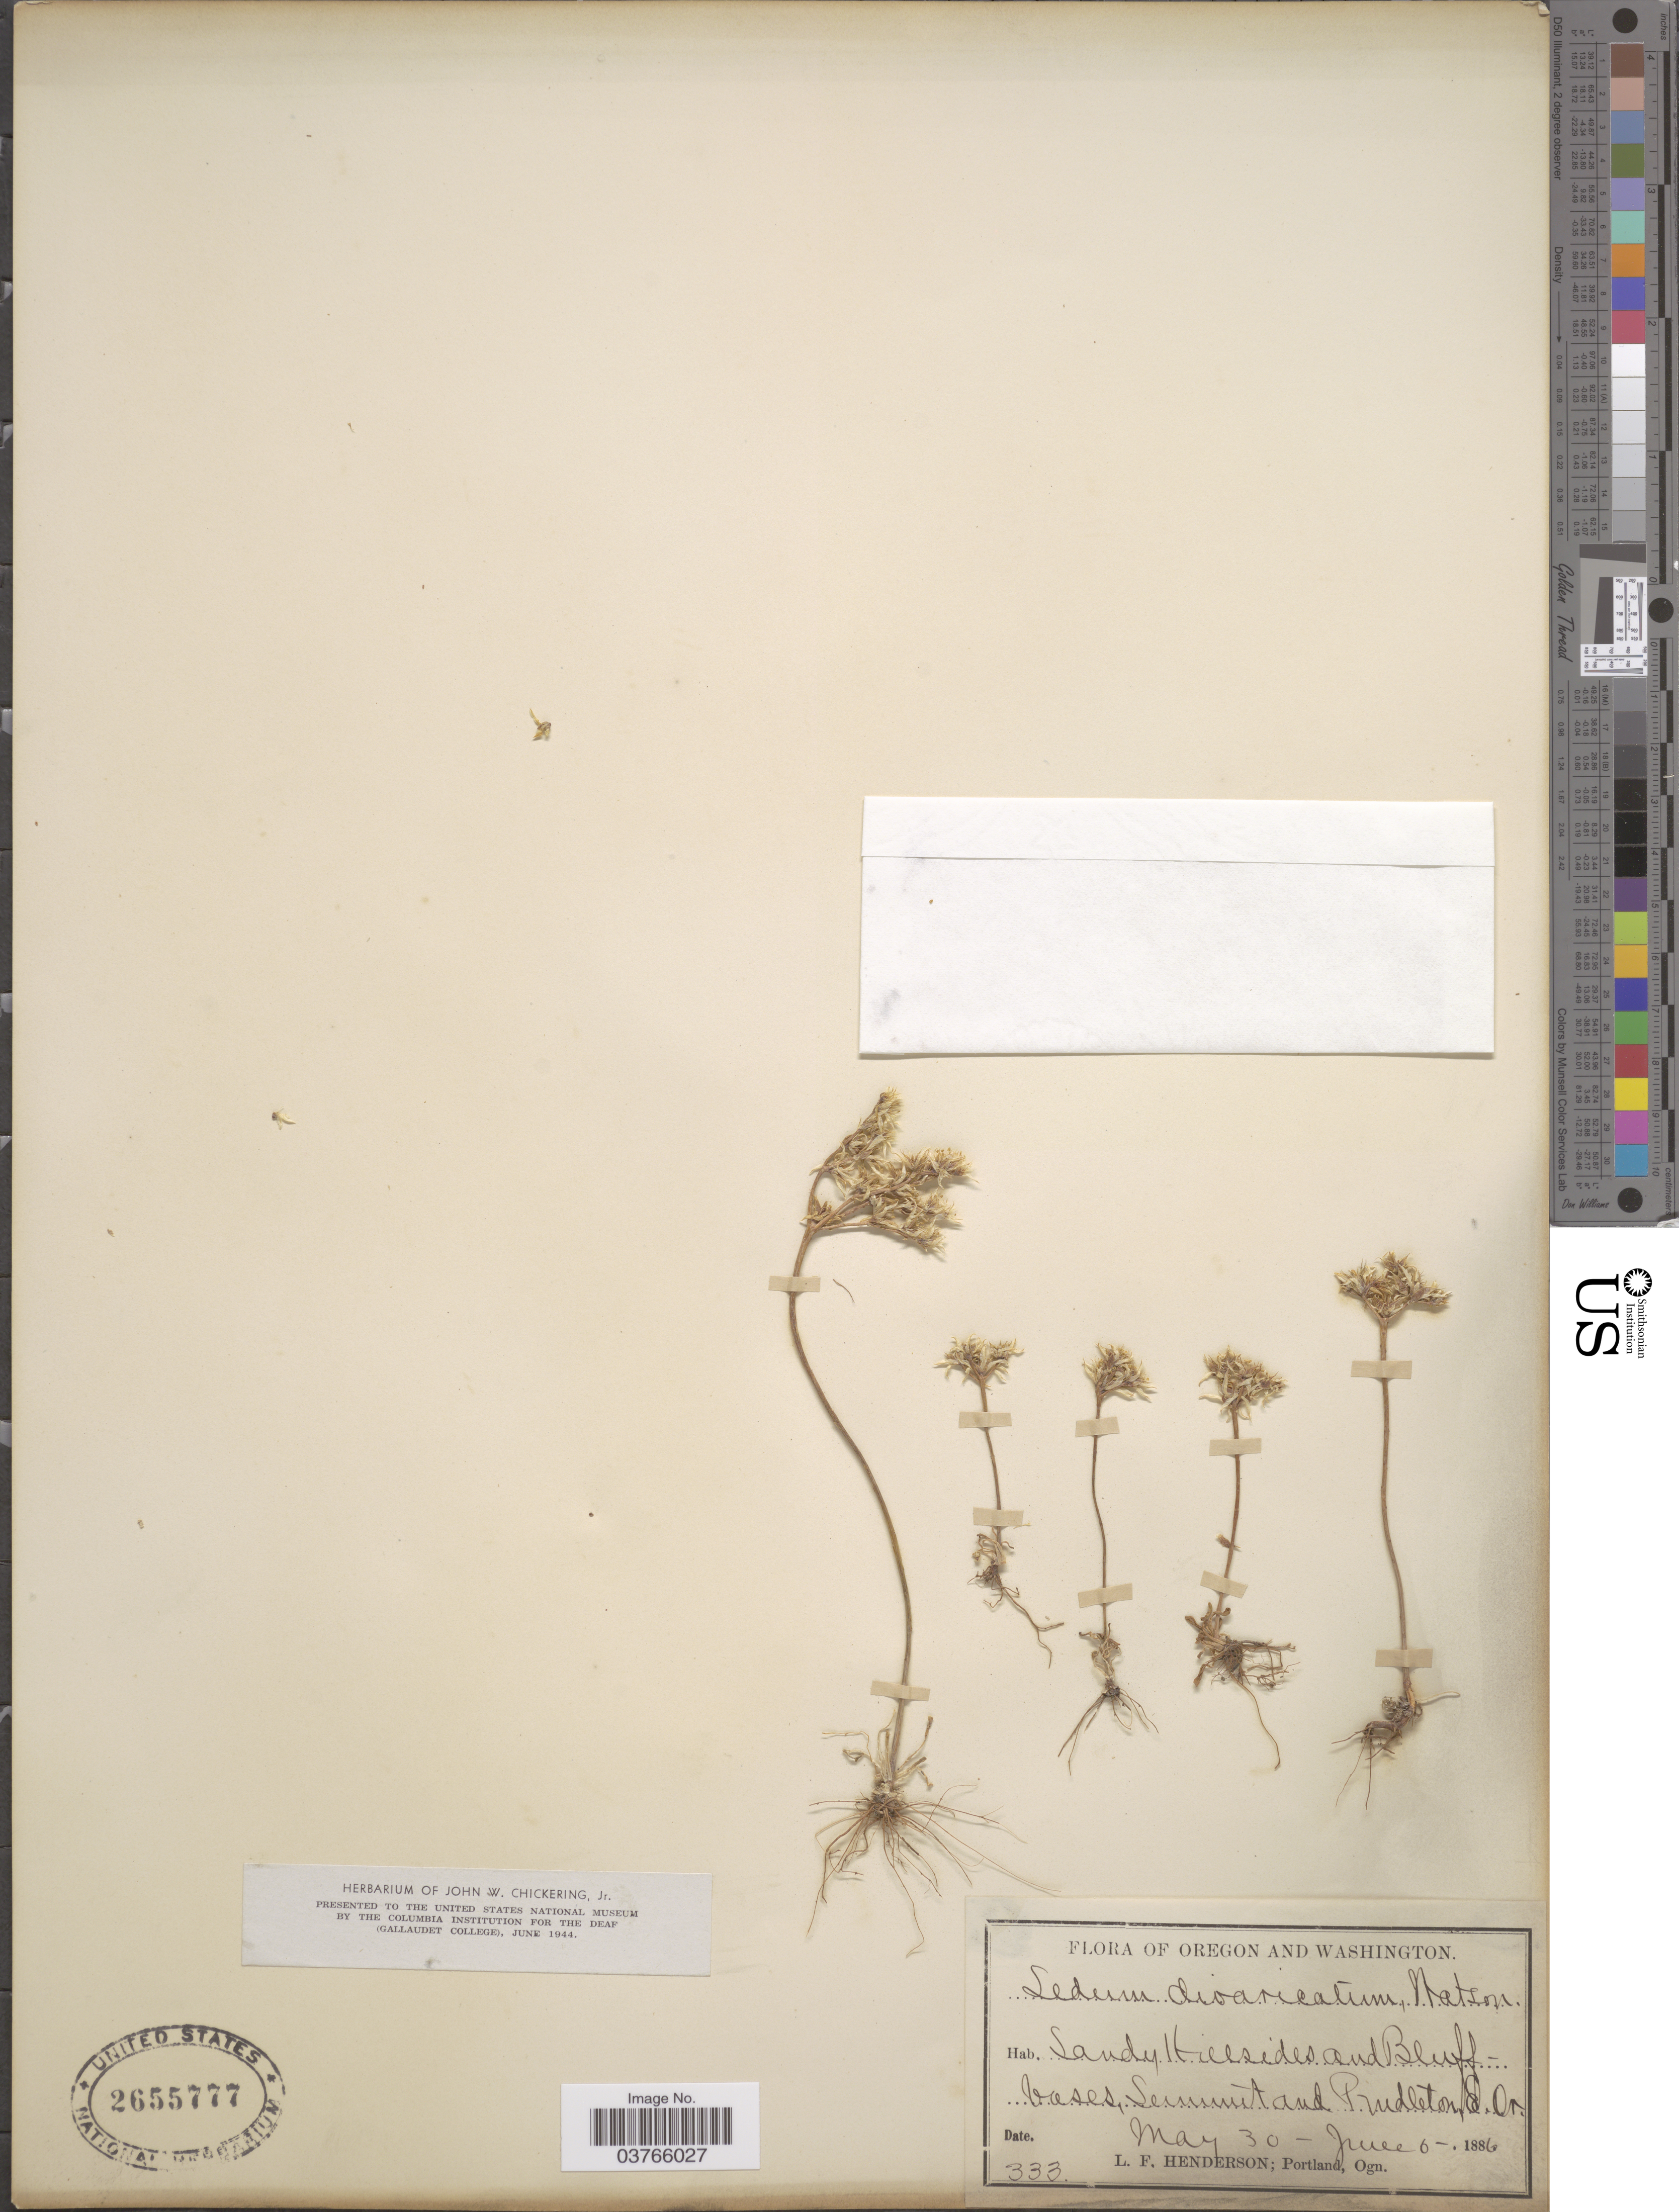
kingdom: Plantae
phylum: Tracheophyta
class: Magnoliopsida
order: Saxifragales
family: Crassulaceae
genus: Sedum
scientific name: Sedum divaricatum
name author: S. Watson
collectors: L. Henderson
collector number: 333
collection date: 1886-05-30/1886-06-06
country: United States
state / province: Oregon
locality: Sandy Hillsides and Bluffbases, Summit and Pendleton E Or.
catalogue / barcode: US 2655777